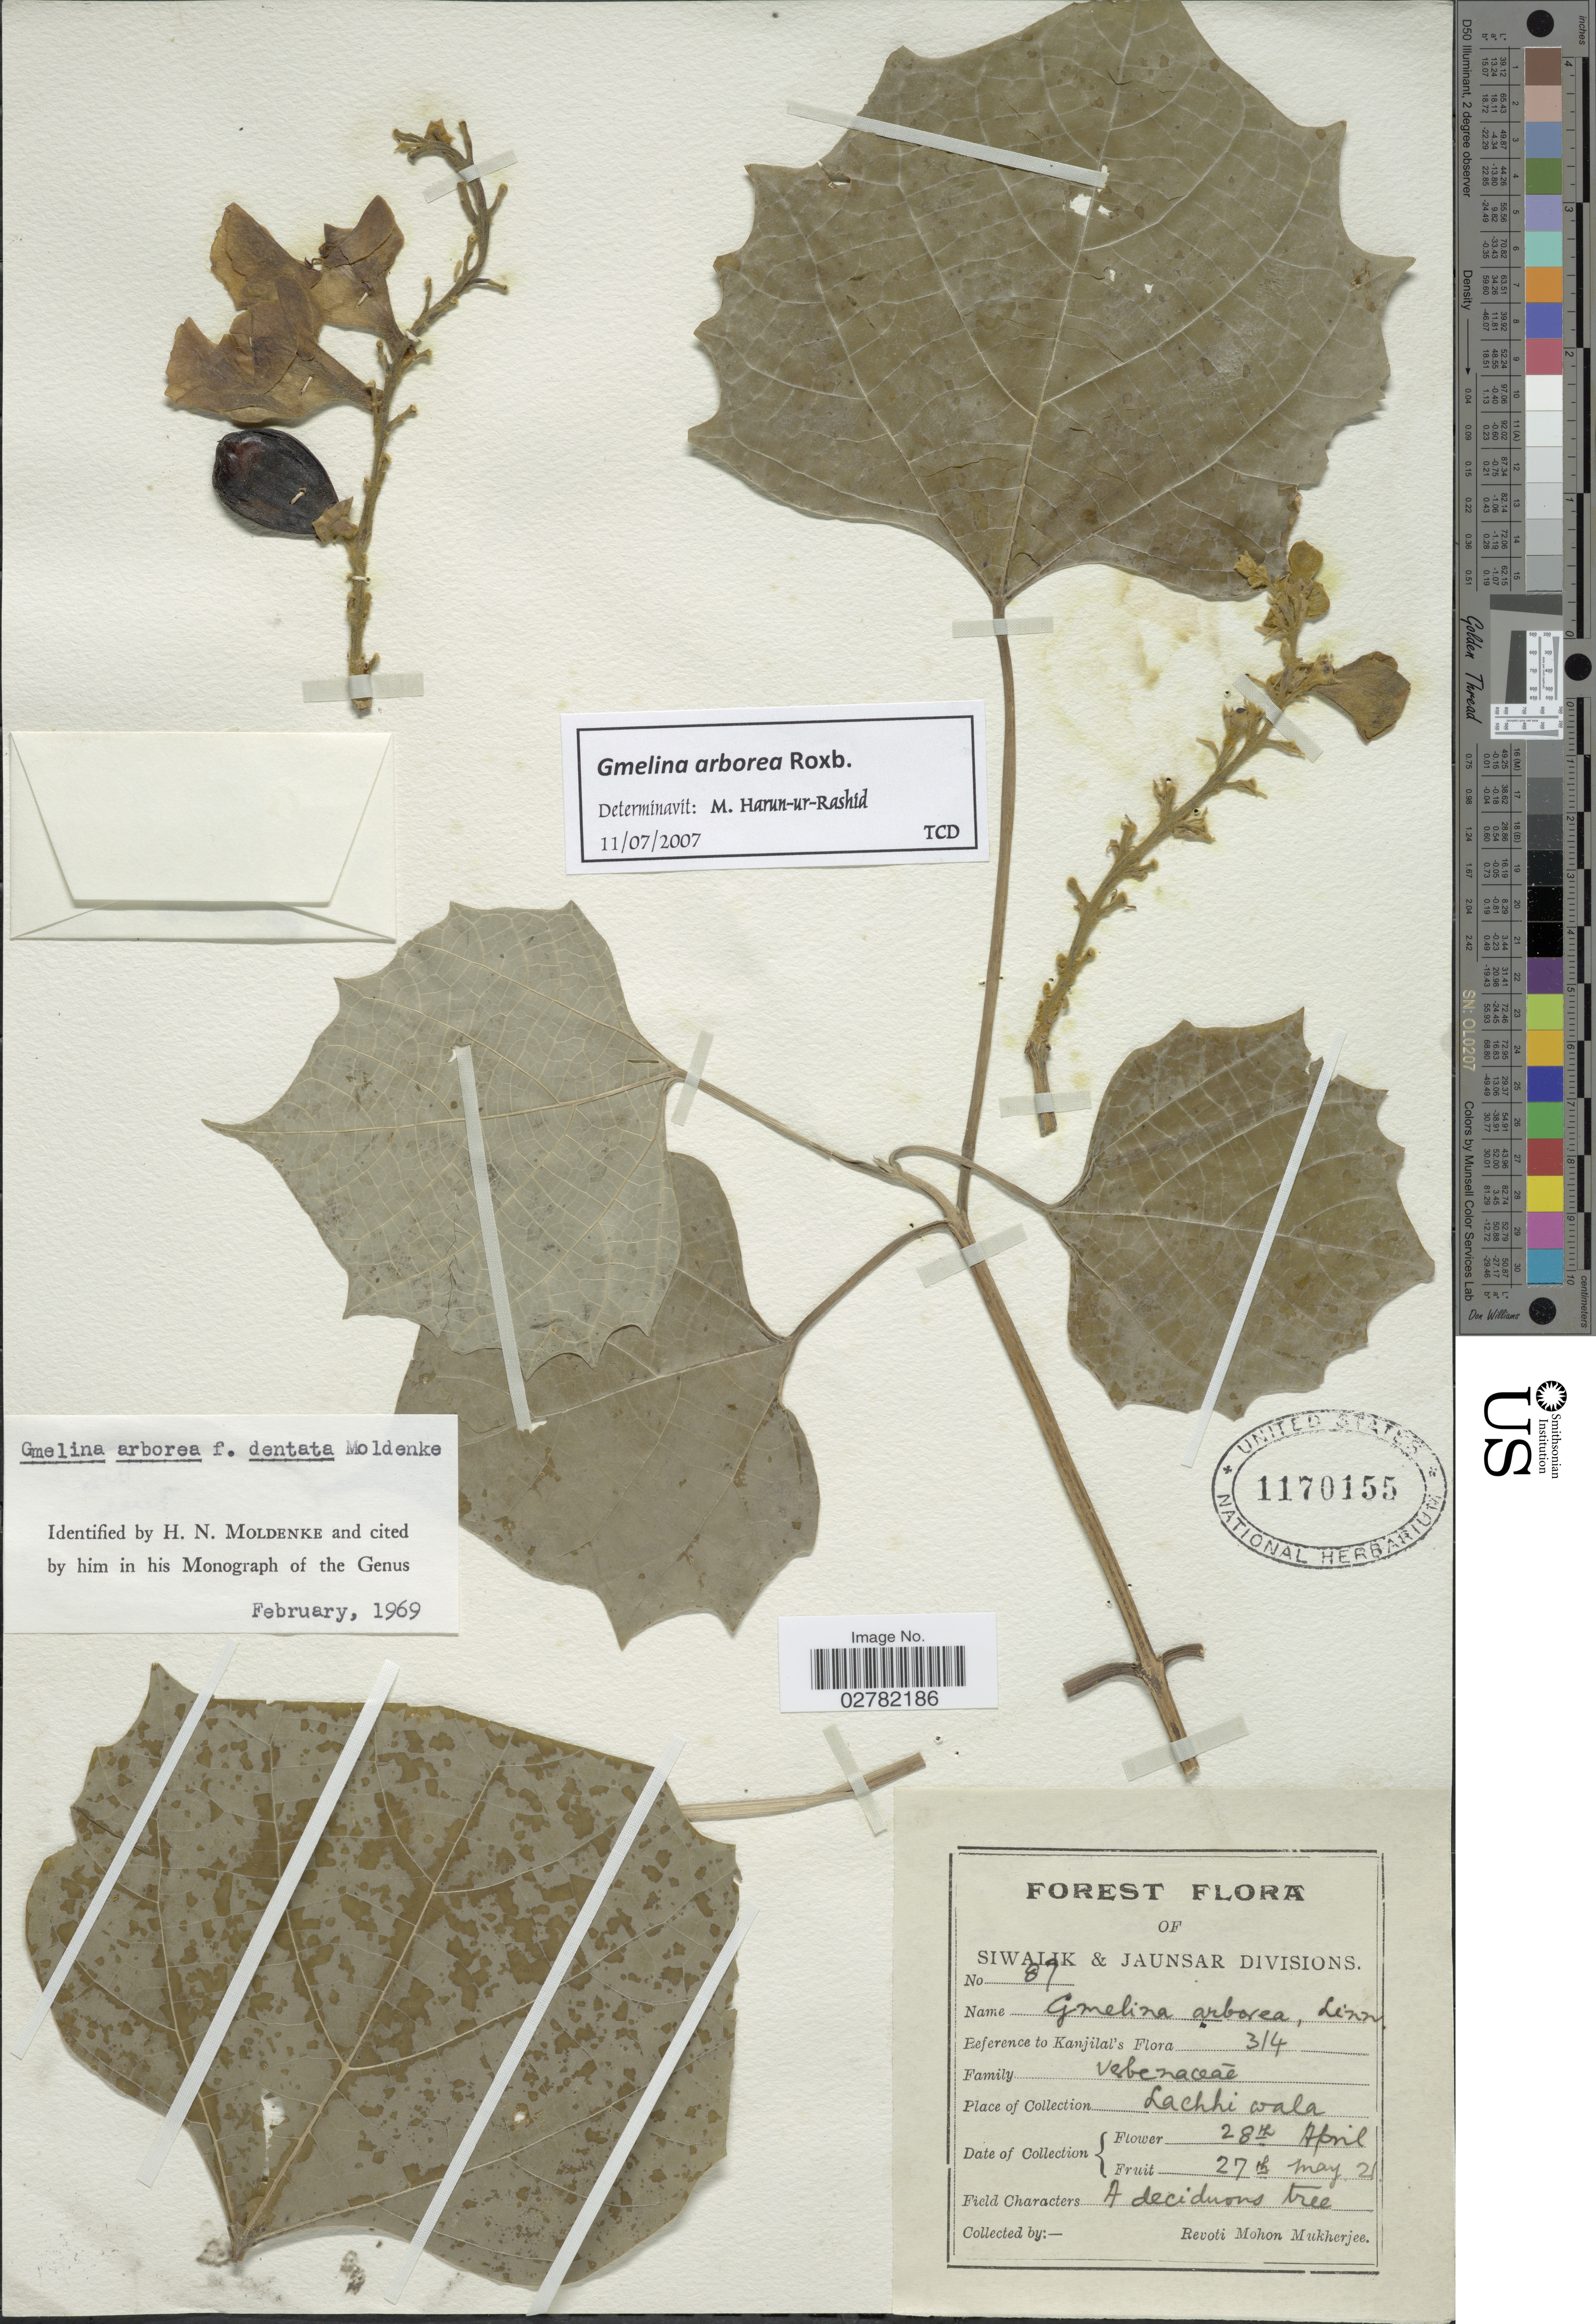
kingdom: Plantae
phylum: Tracheophyta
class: Magnoliopsida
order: Lamiales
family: Lamiaceae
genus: Gmelina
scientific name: Gmelina arborea var. arborea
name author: Roxb. ex Sm.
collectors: R. Mukherjee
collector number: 87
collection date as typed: Transcribed d/m/y: 28/4/21 to 27/5/21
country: India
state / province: Uttarakhand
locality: Siwalik & Jaunsar Divisions. Lachliwala.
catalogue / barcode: US 1170155